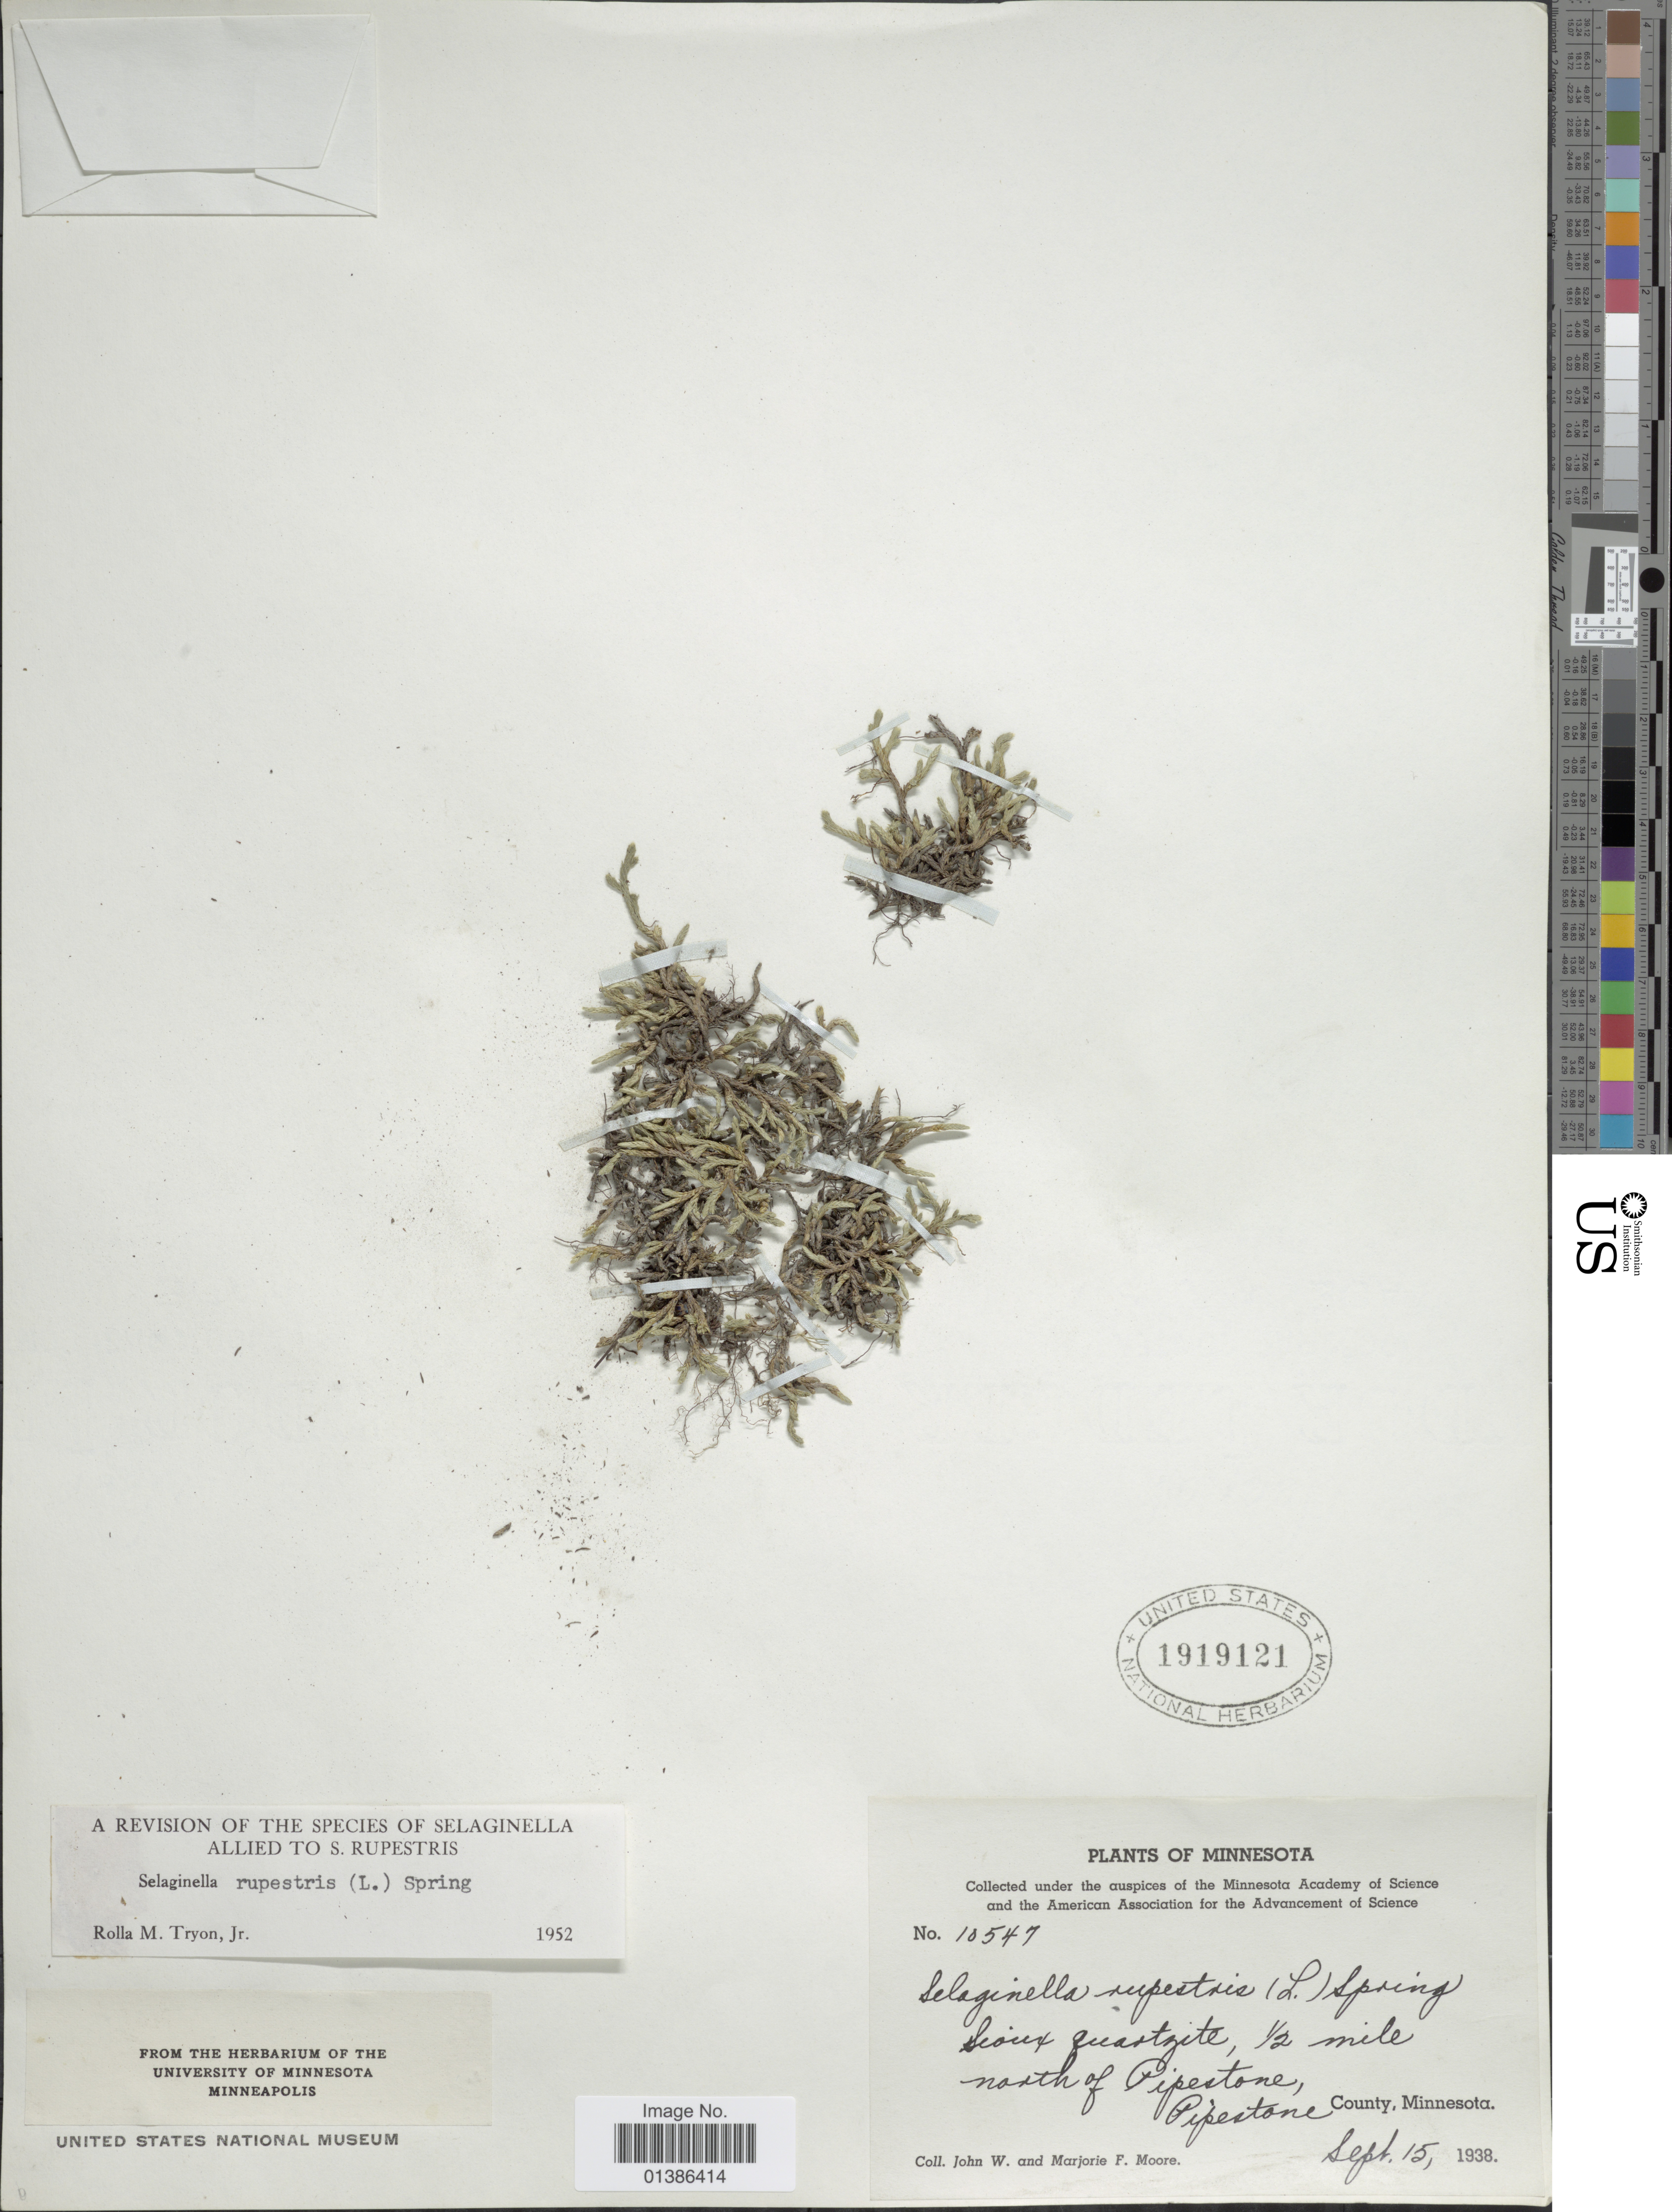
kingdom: Plantae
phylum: Tracheophyta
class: Lycopodiopsida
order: Selaginellales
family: Selaginellaceae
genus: Selaginella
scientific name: Selaginella rupestris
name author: (L.) Spring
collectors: J. Moore & M. F. Moore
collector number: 10547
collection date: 1938-09-15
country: United States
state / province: Minnesota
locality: Sioux quartzite, ½ mile north of Pipestone, Pipestone County.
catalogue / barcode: US 1919121